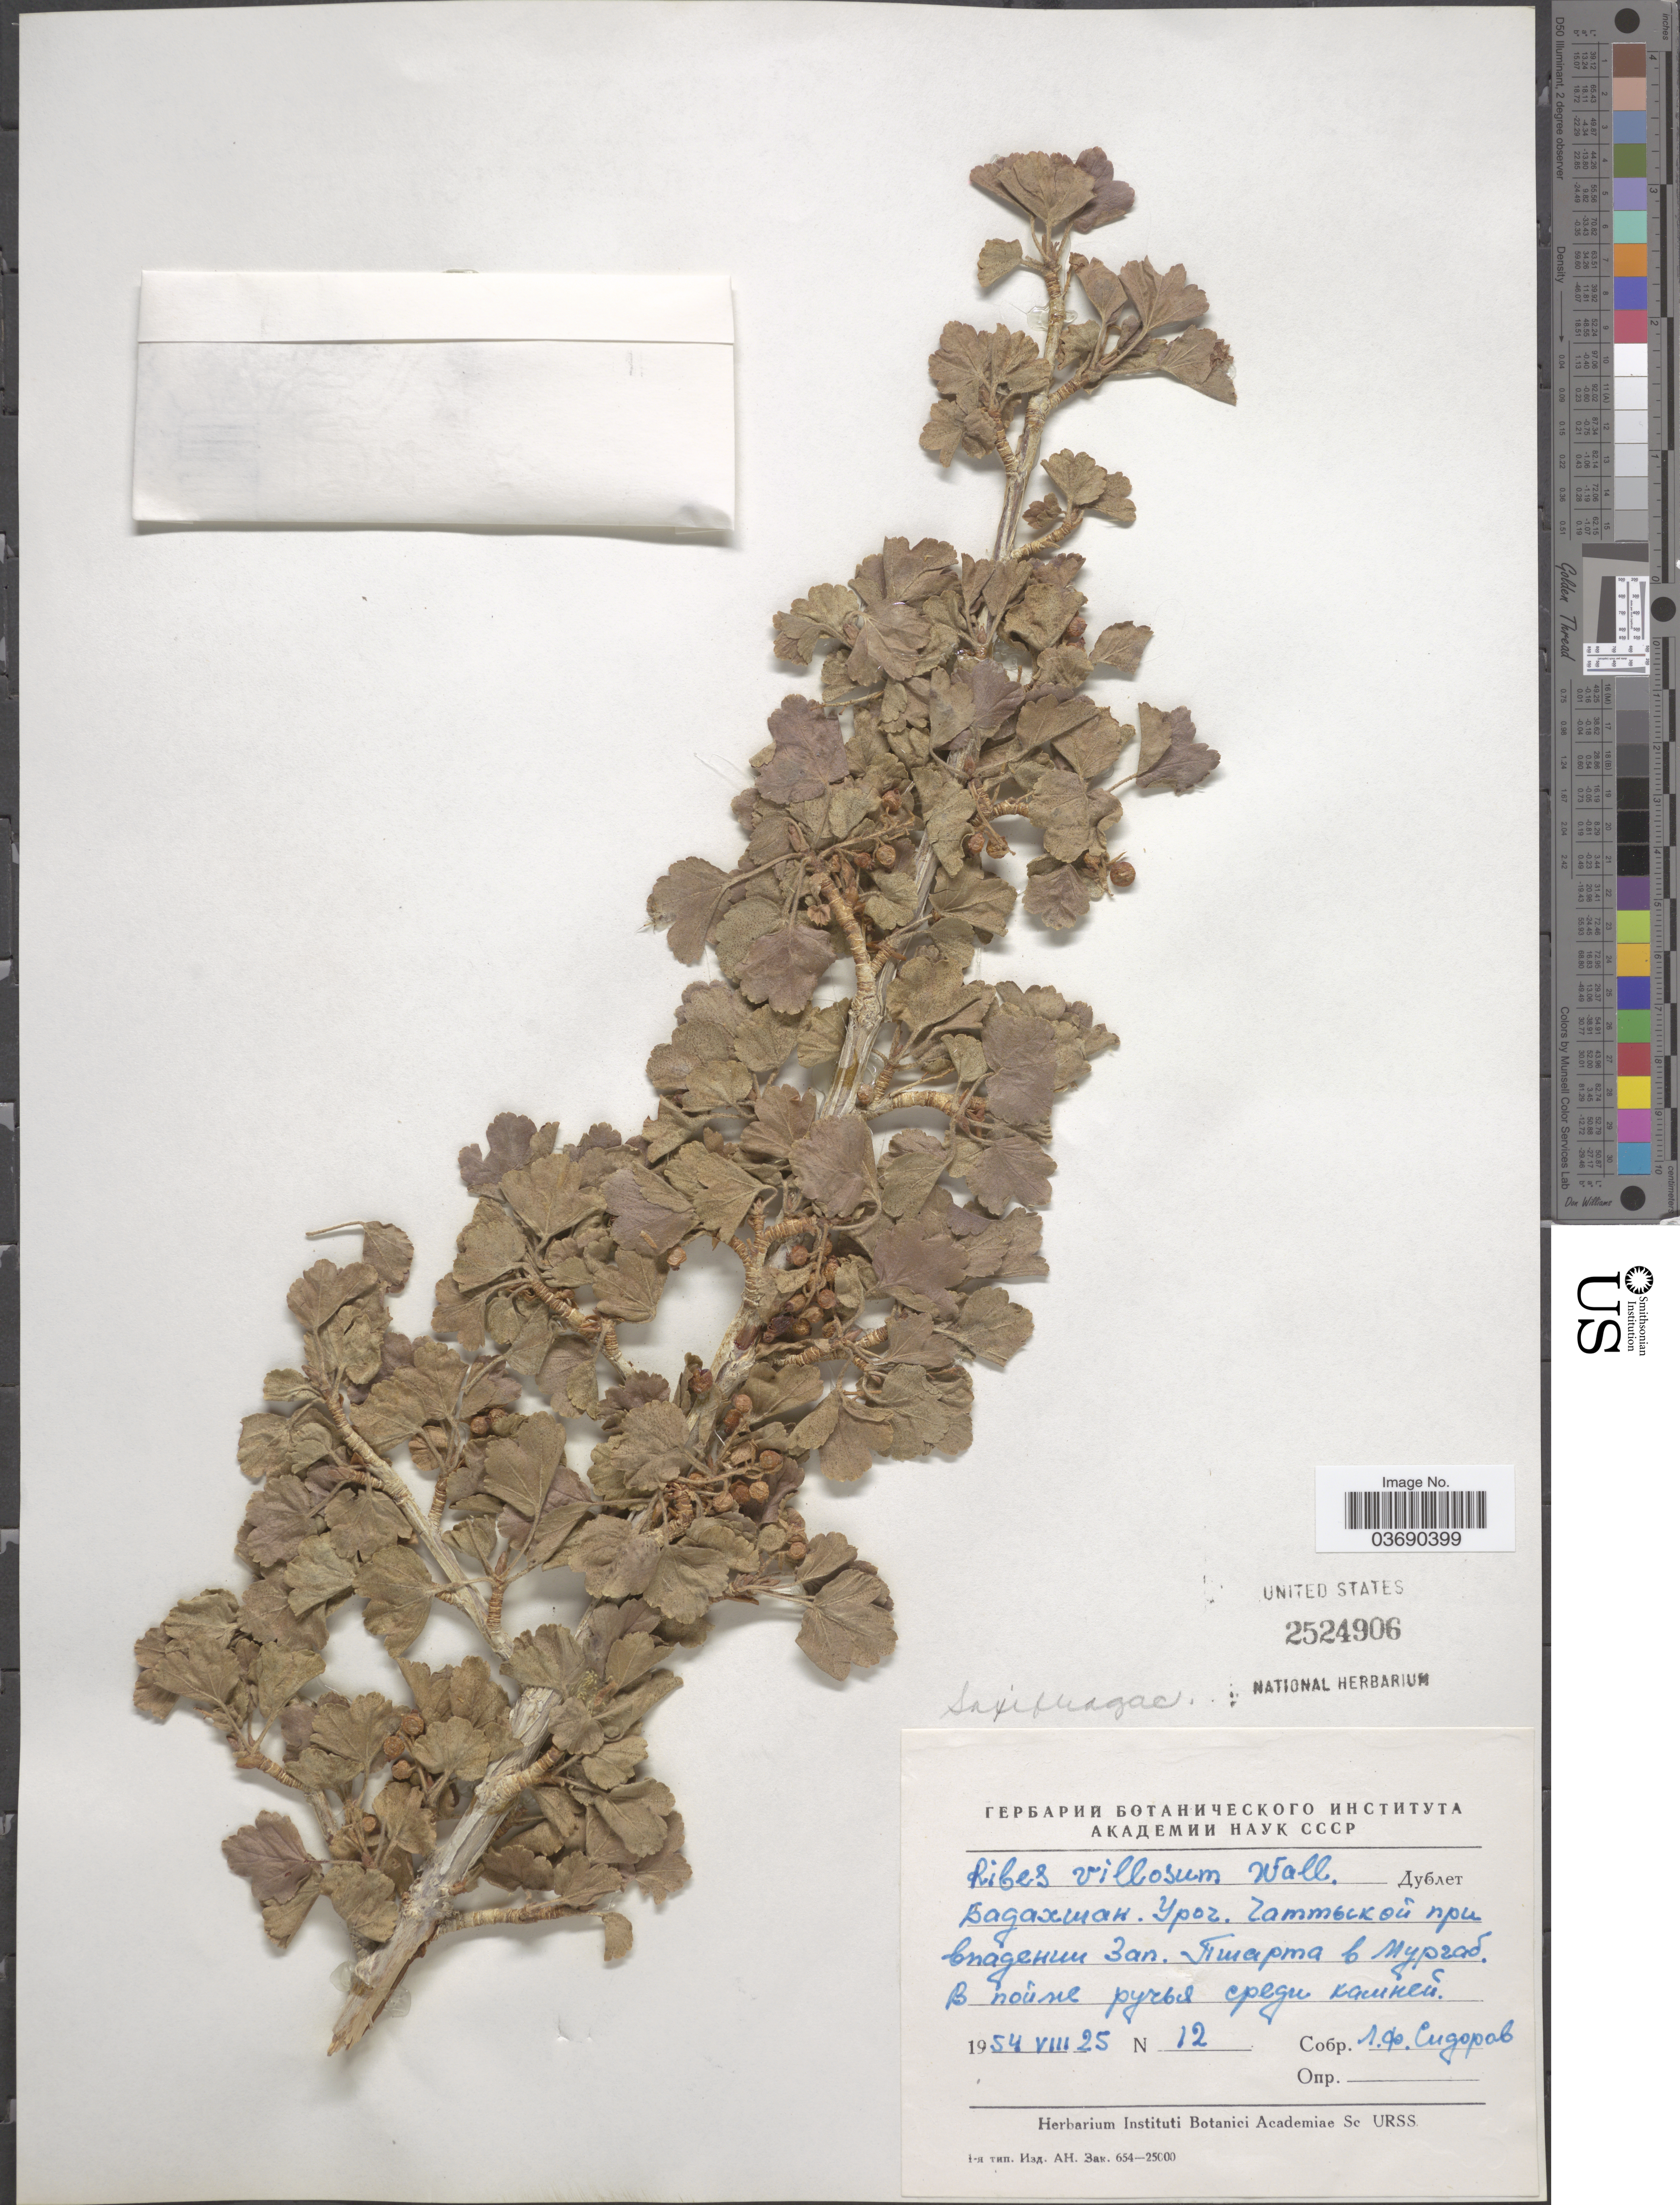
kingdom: Plantae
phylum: Tracheophyta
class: Magnoliopsida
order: Saxifragales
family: Grossulariaceae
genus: Ribes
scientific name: Ribes villosum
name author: Wall.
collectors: L. Sidorov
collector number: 12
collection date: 1954-08-25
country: Tajikistan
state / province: Gorno-Badakhstan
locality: confluence of rivers West Pshart and Murgab.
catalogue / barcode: US 2524906